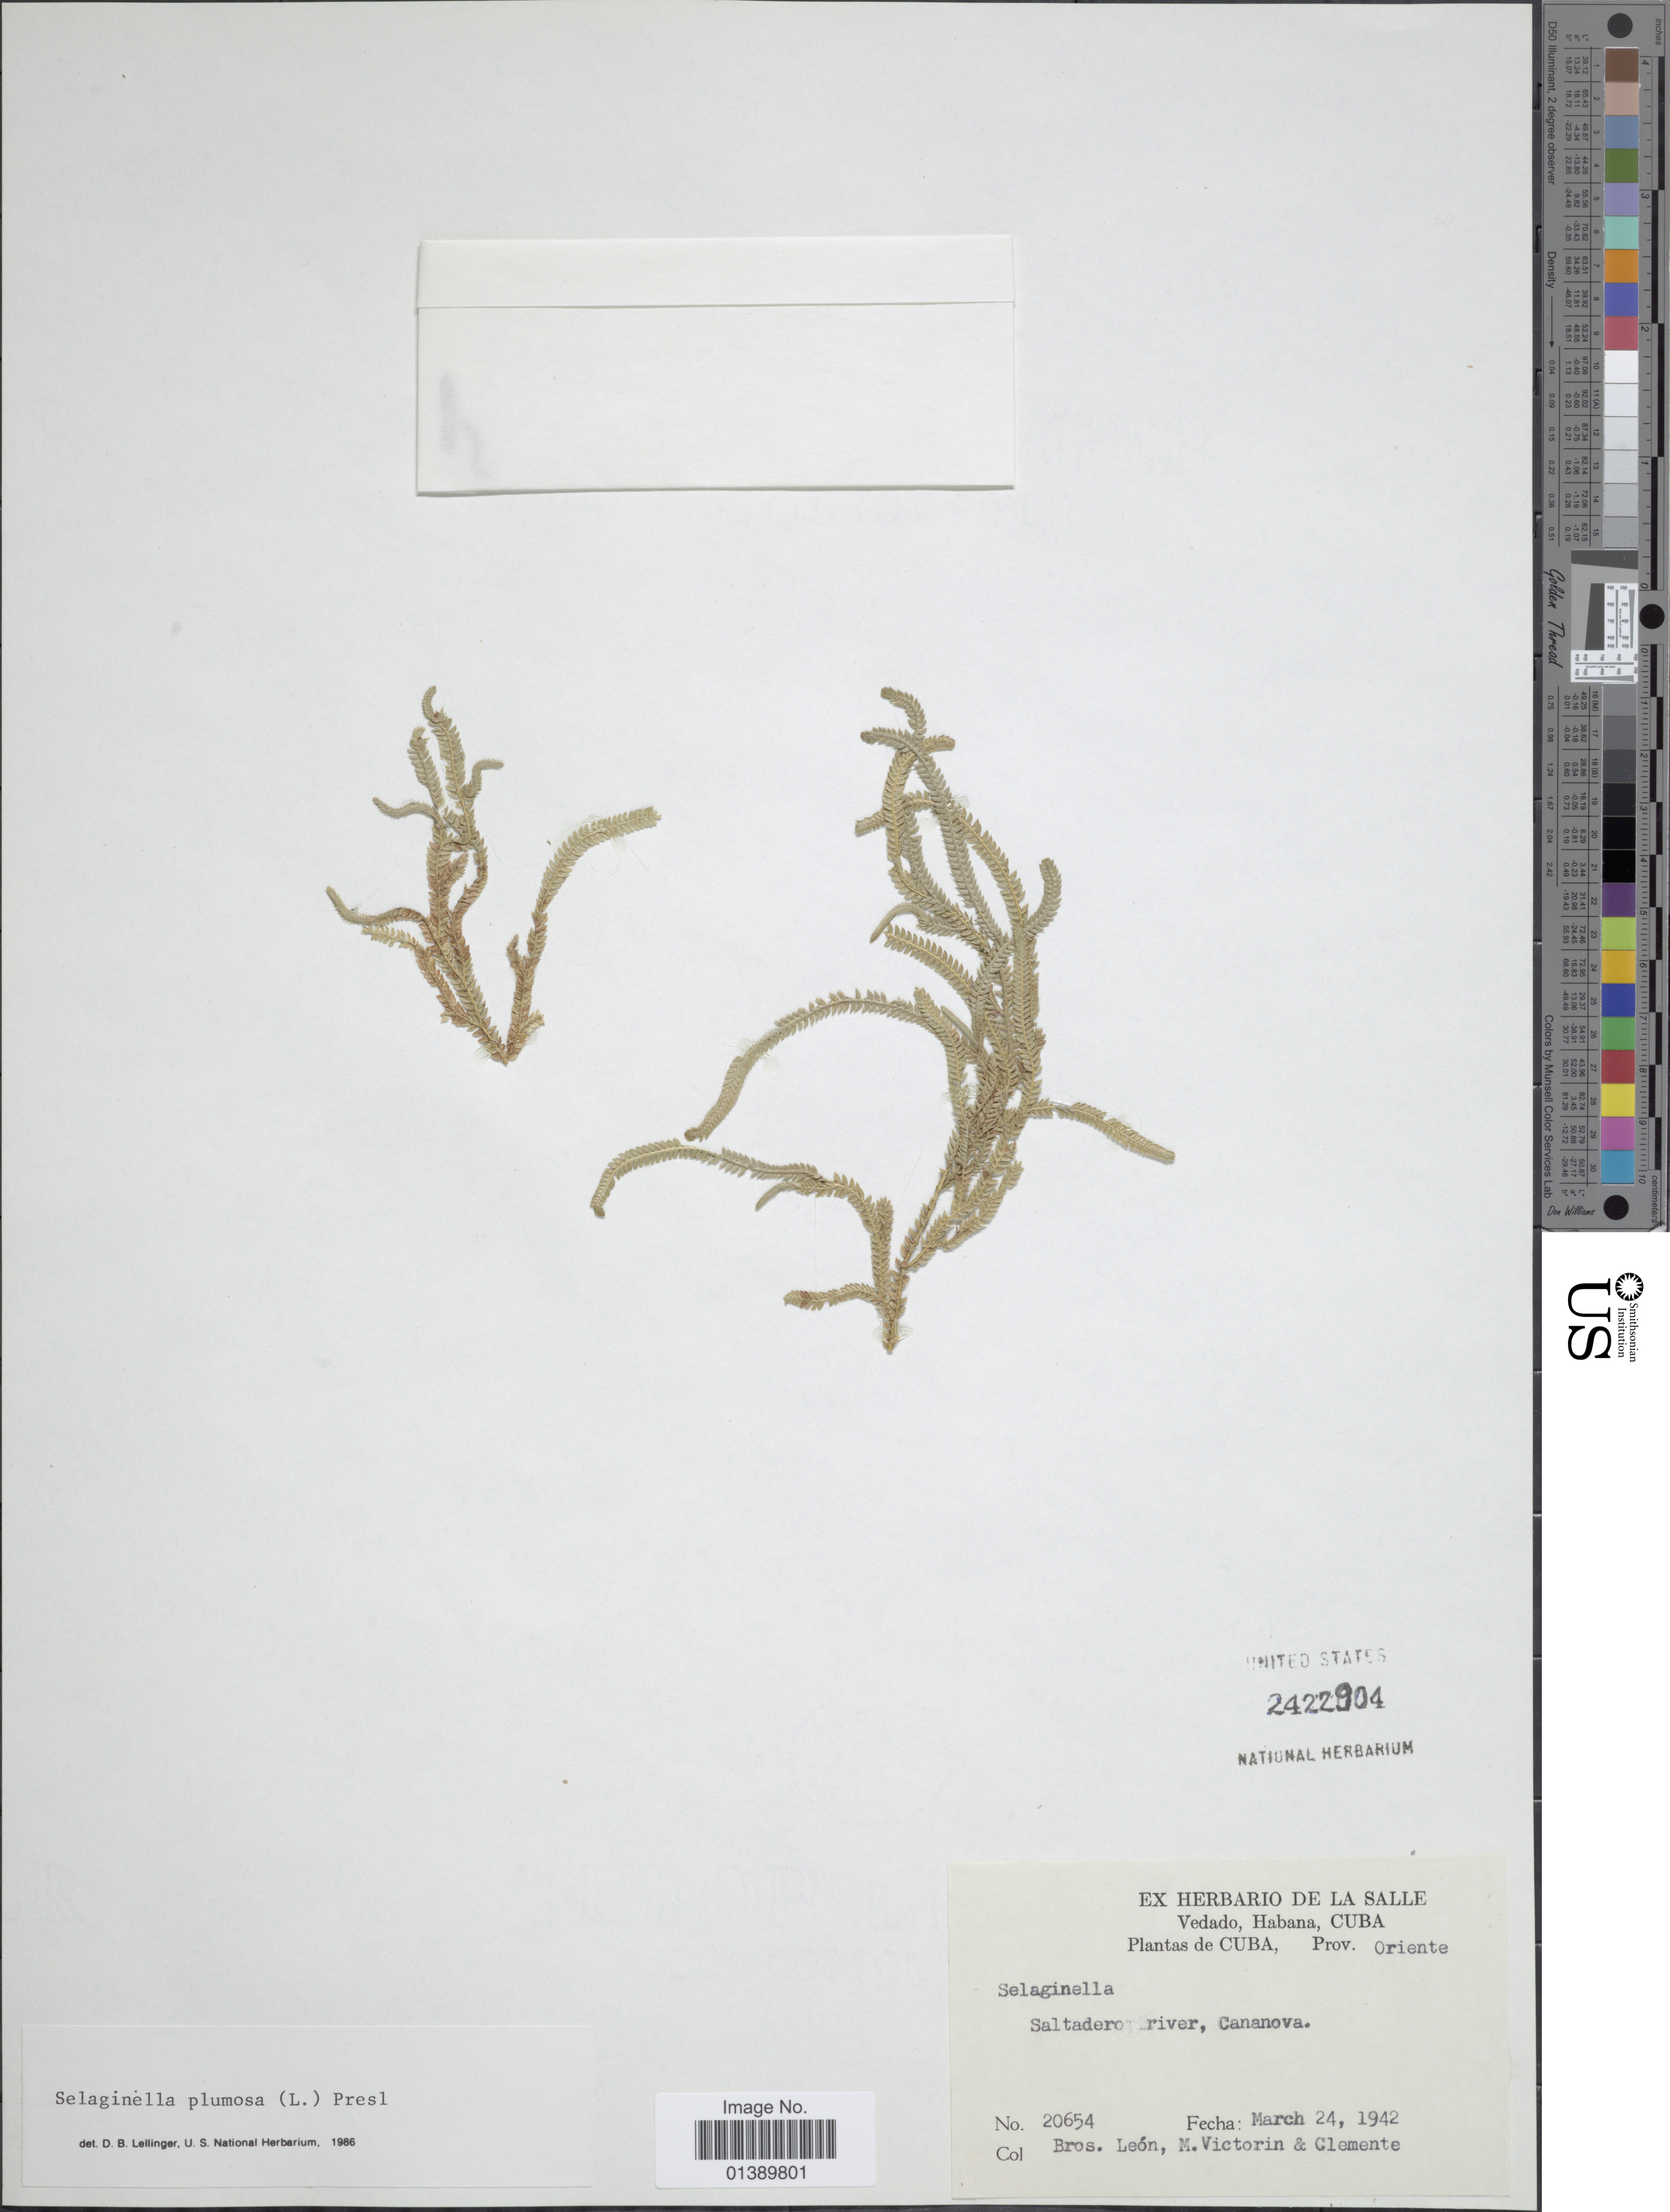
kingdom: Plantae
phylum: Tracheophyta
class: Lycopodiopsida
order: Selaginellales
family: Selaginellaceae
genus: Selaginella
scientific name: Selaginella plumosa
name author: (L.) C. Presl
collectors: Bro. León, Fr. Marie-Victorin & Bro. Clemente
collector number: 20654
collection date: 1942-03-24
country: Cuba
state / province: Oriente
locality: Prov, Oriente, Saltadero river, Cananova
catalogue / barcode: US 2422904